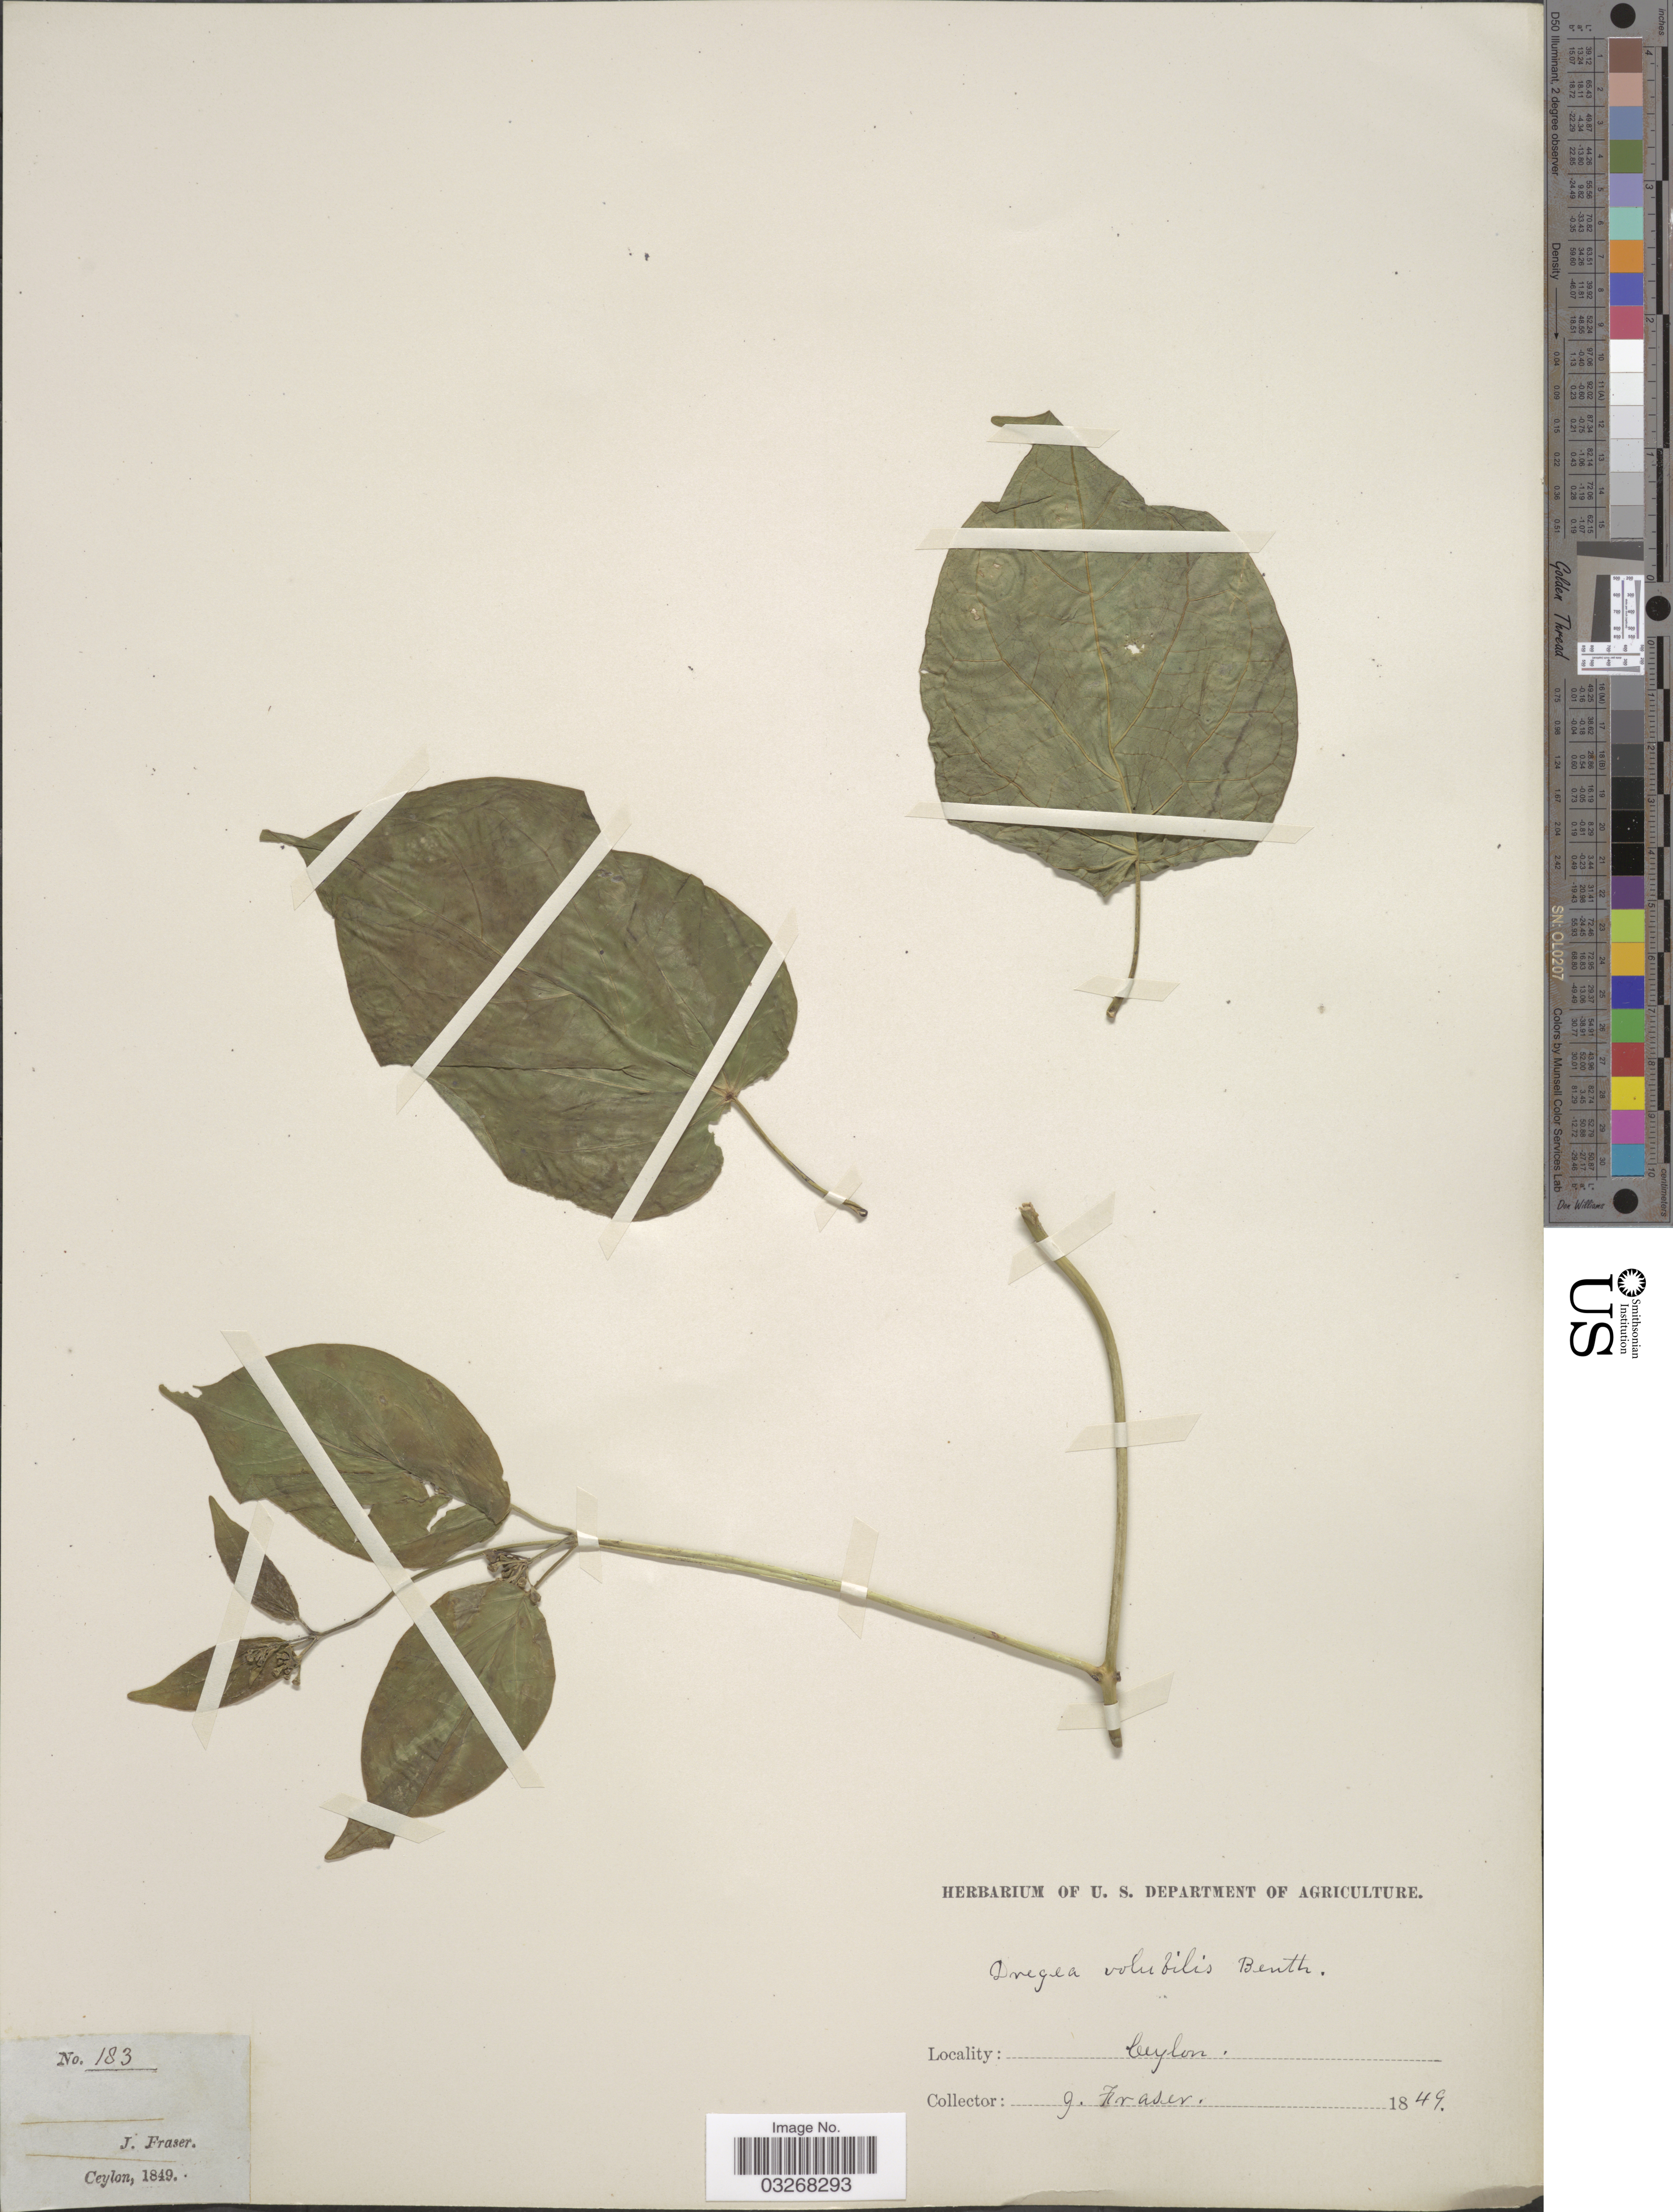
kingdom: Plantae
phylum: Tracheophyta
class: Magnoliopsida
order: Gentianales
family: Apocynaceae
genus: Dregea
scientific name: Dregea volubilis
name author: (L. f.) Benth. ex Hook. f.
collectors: J. Fraser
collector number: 183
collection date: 1849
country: Sri Lanka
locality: Ceylon.